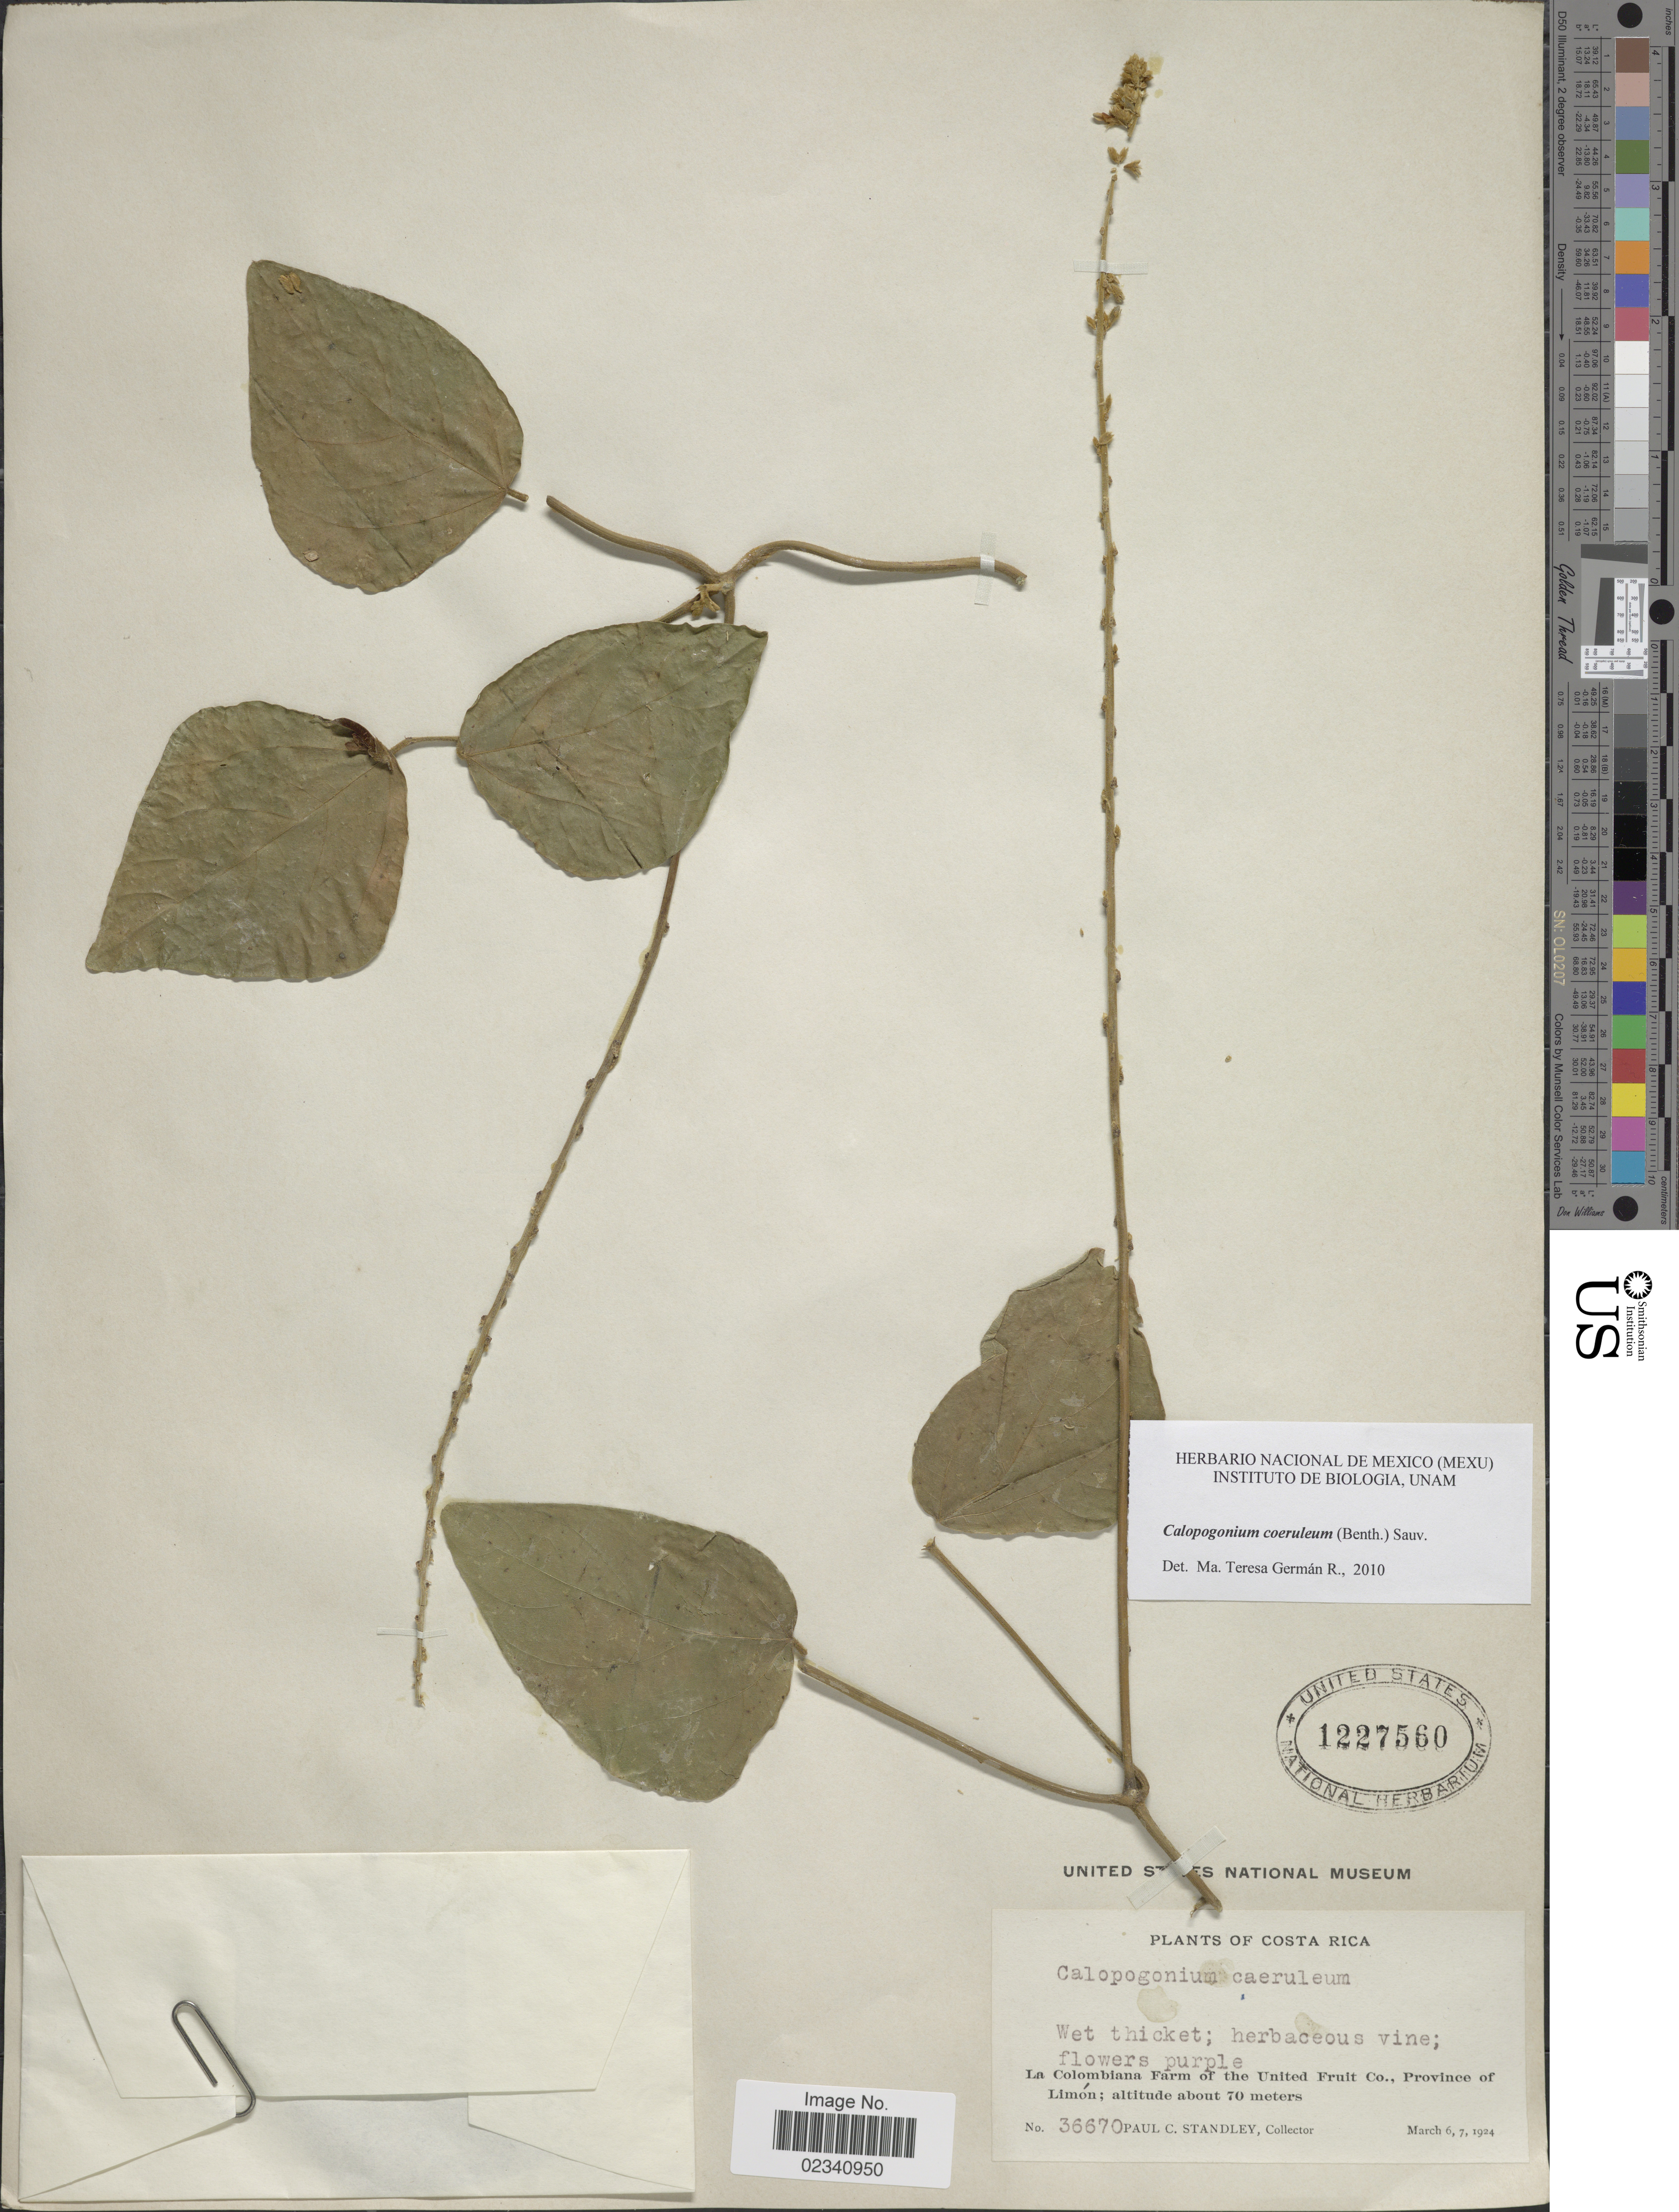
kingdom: Plantae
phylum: Tracheophyta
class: Magnoliopsida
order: Fabales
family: Fabaceae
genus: Calopogonium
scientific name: Calopogonium caeruleum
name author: (Benth.) C. Wright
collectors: P. C. Standley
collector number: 36670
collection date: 1924-03-06/1924-03-07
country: Costa Rica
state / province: Limón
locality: La Colombiana Farm of the United Fruit Co., Province of Limon.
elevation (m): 70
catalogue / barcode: US 1227560